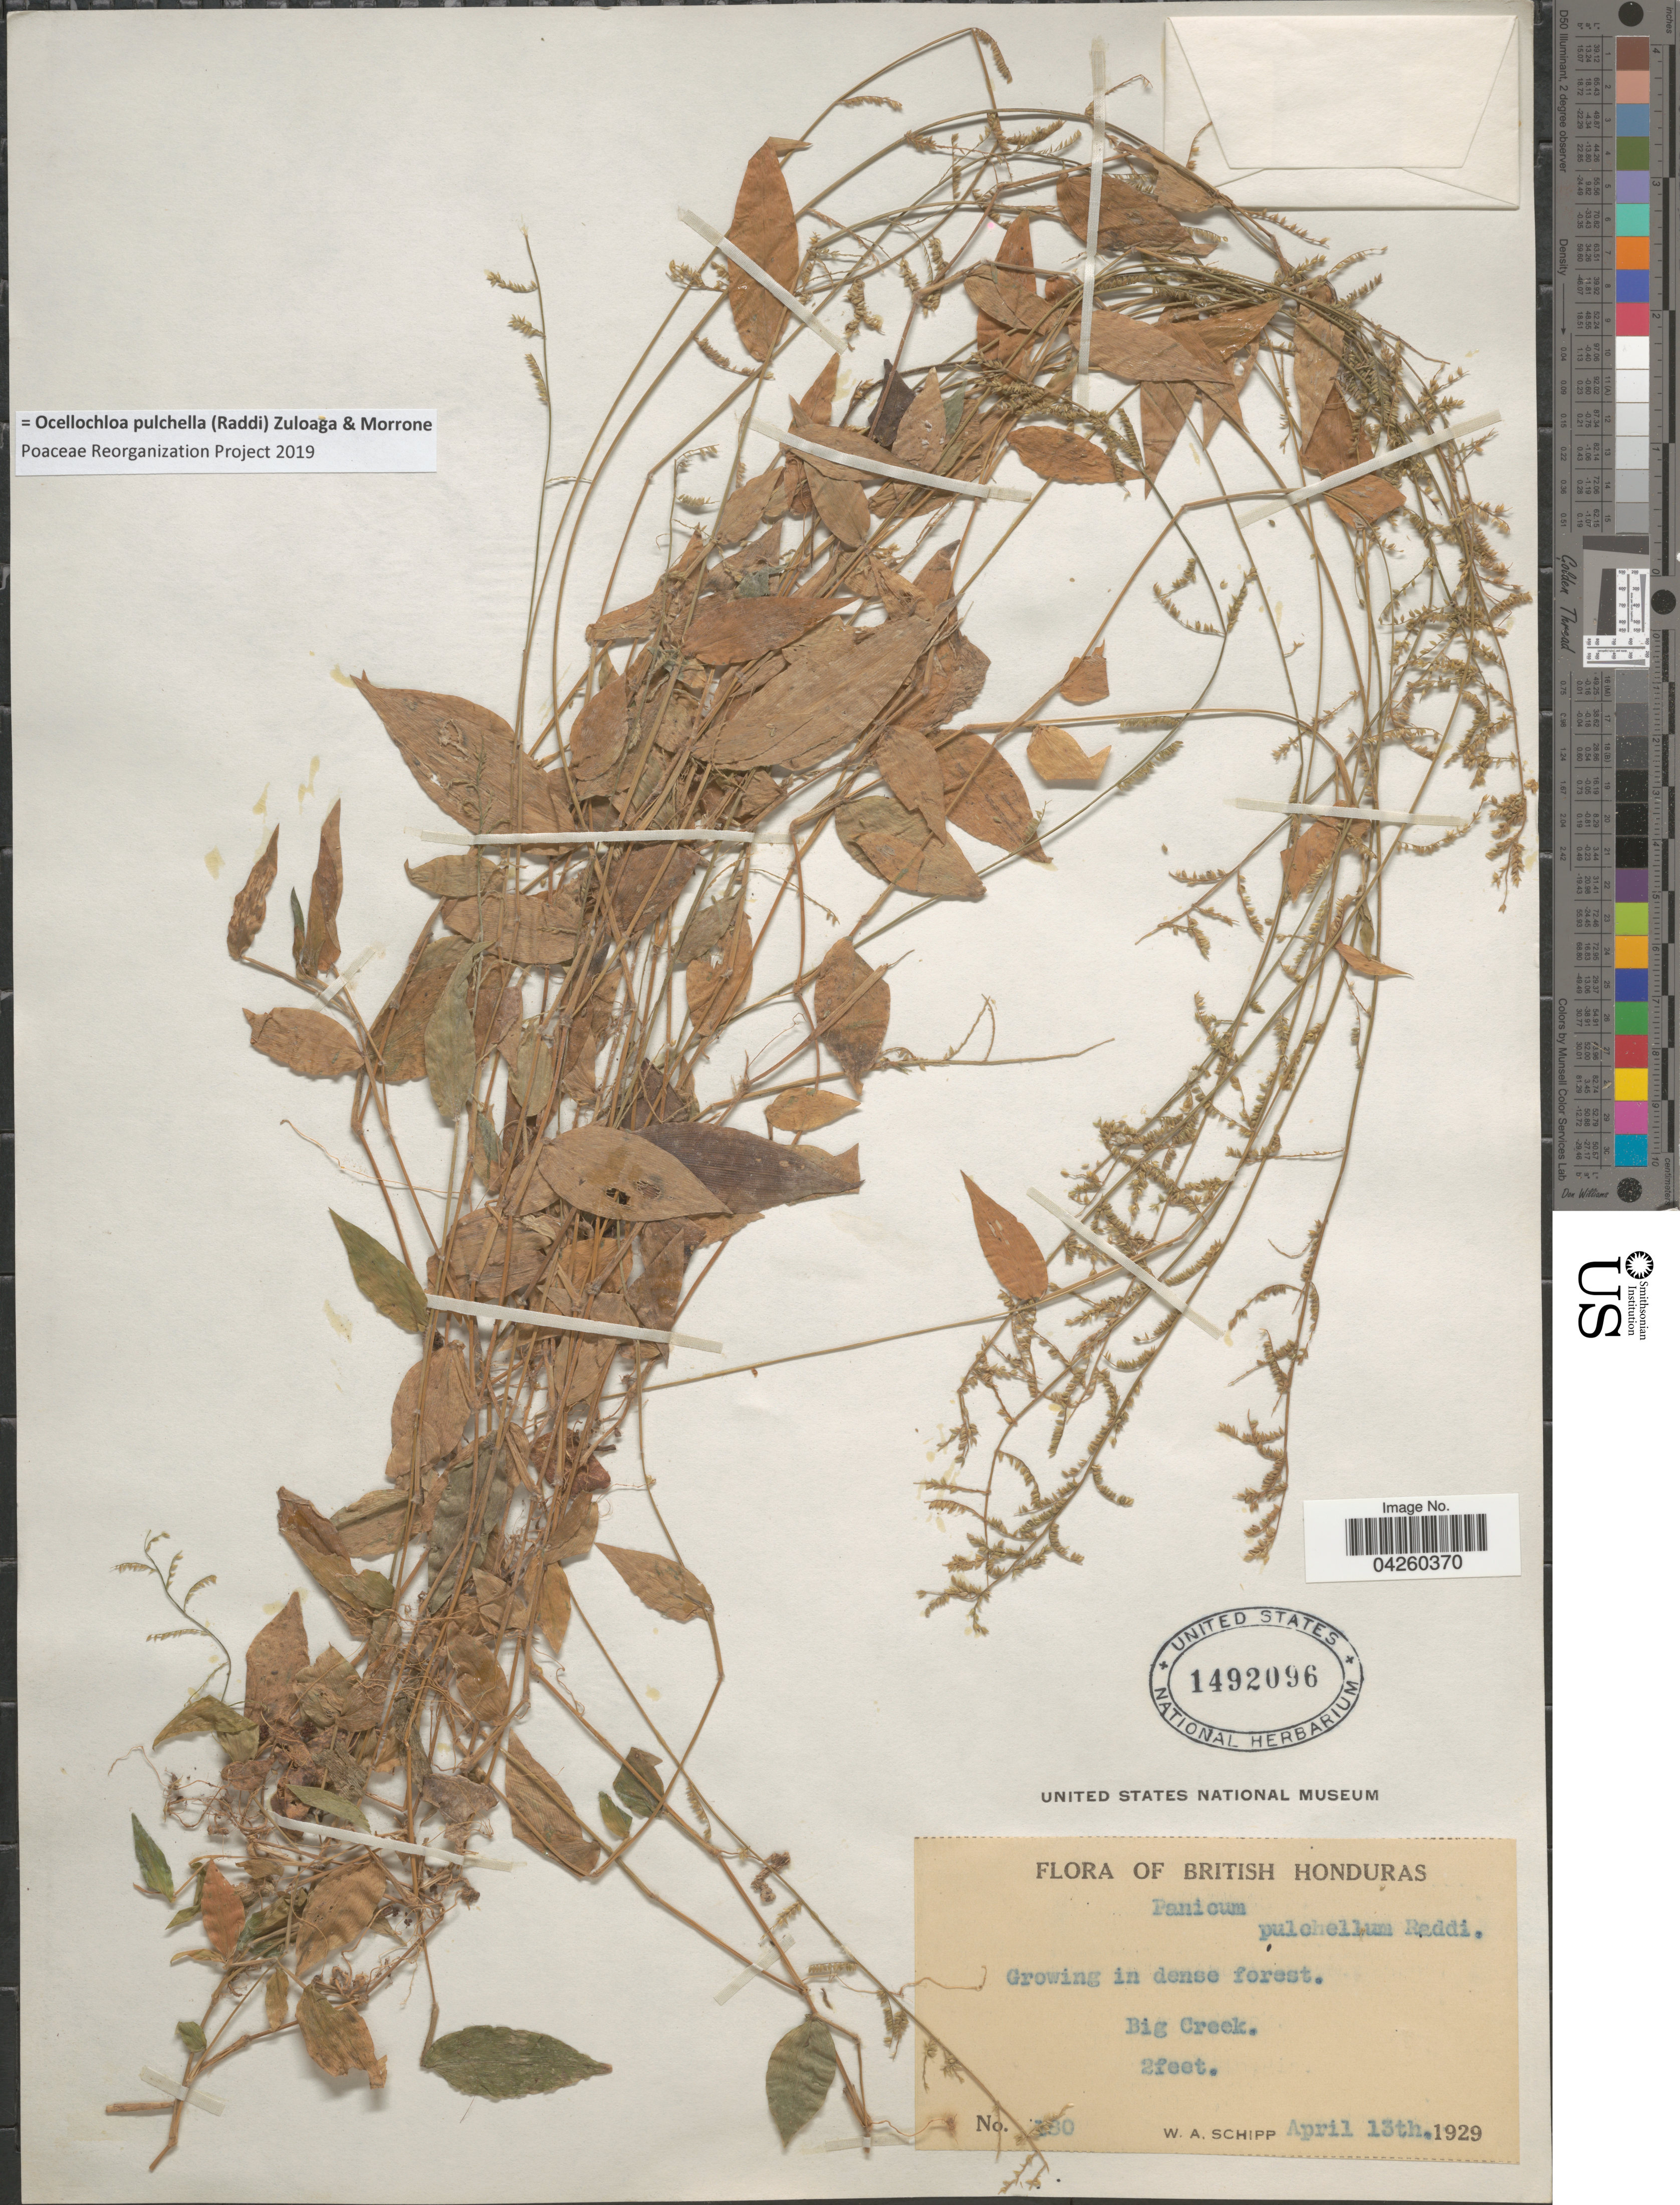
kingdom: Plantae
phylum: Tracheophyta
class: Liliopsida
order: Poales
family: Poaceae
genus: Ocellochloa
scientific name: Ocellochloa pulchella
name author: (Raddi) Zuloaga & Morrone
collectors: W. Schipp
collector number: !0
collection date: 1929-04-13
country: Belize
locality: British Honduras. Big Creek.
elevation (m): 1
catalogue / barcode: US 1492096